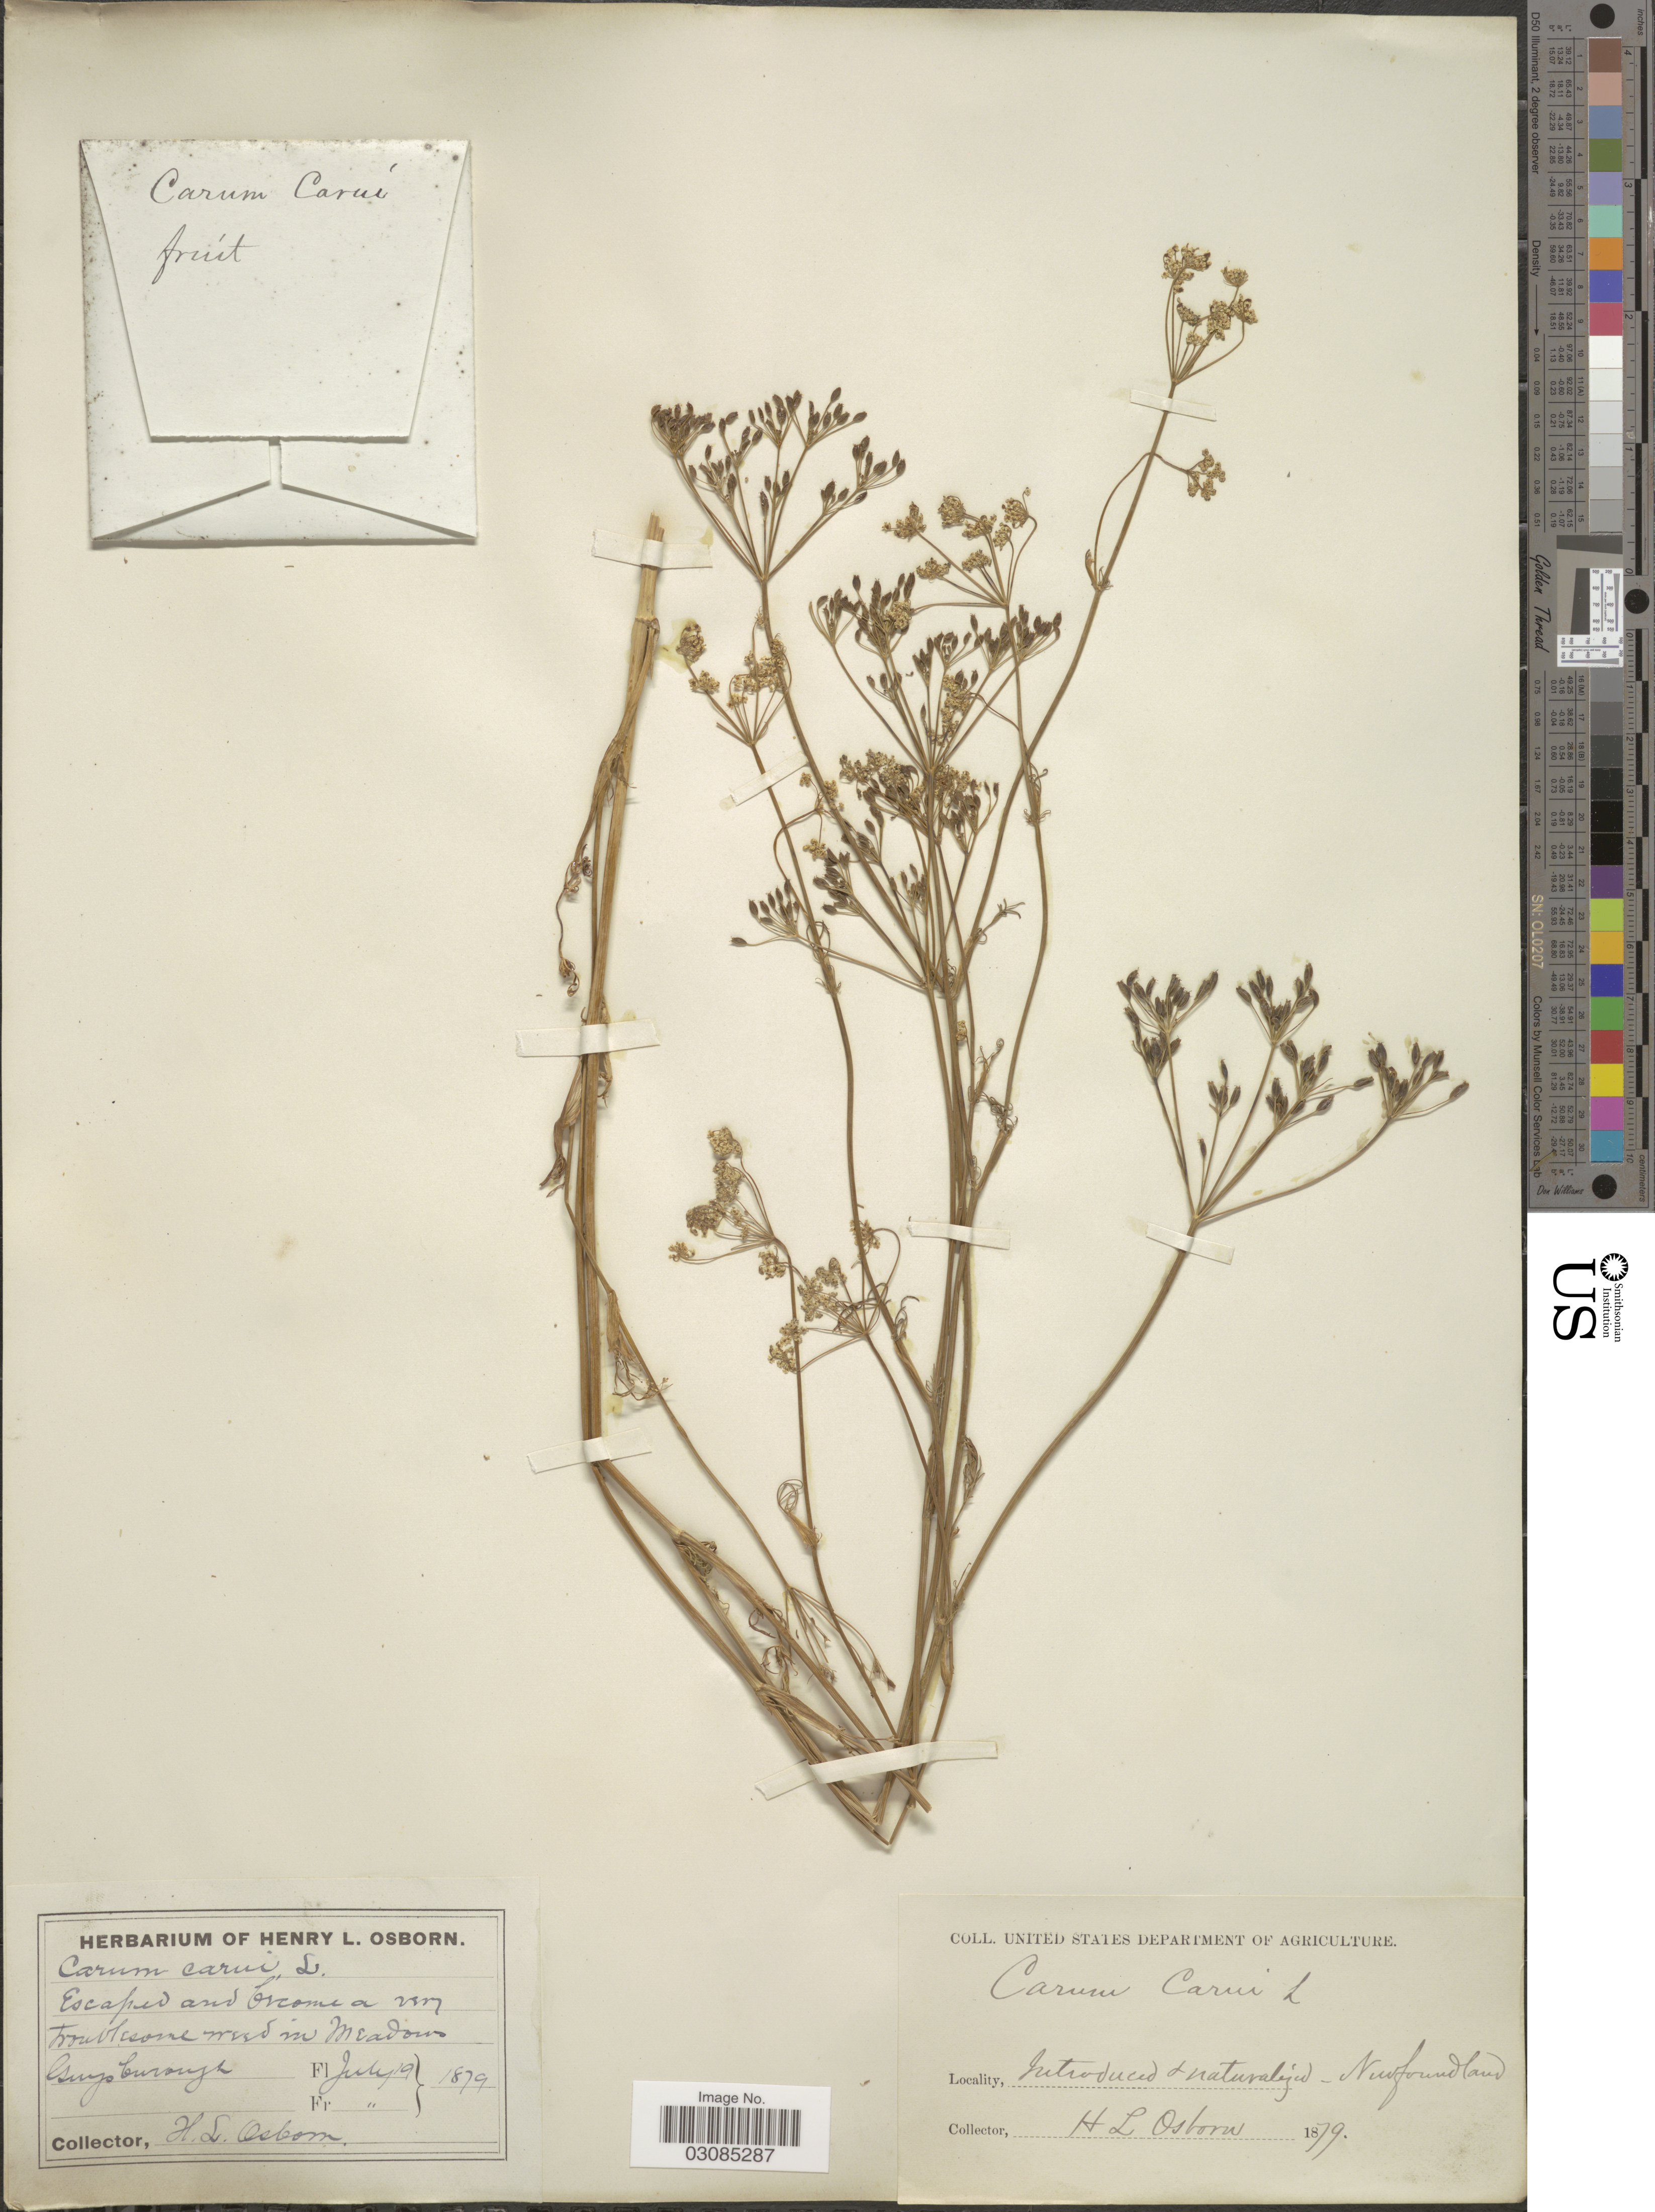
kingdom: Plantae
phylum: Tracheophyta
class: Magnoliopsida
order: Apiales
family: Apiaceae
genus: Carum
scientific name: Carum carvi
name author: L.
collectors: H. Osborn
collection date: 1879-07-19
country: Canada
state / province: Newfoundland and Labrador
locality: Guysborough